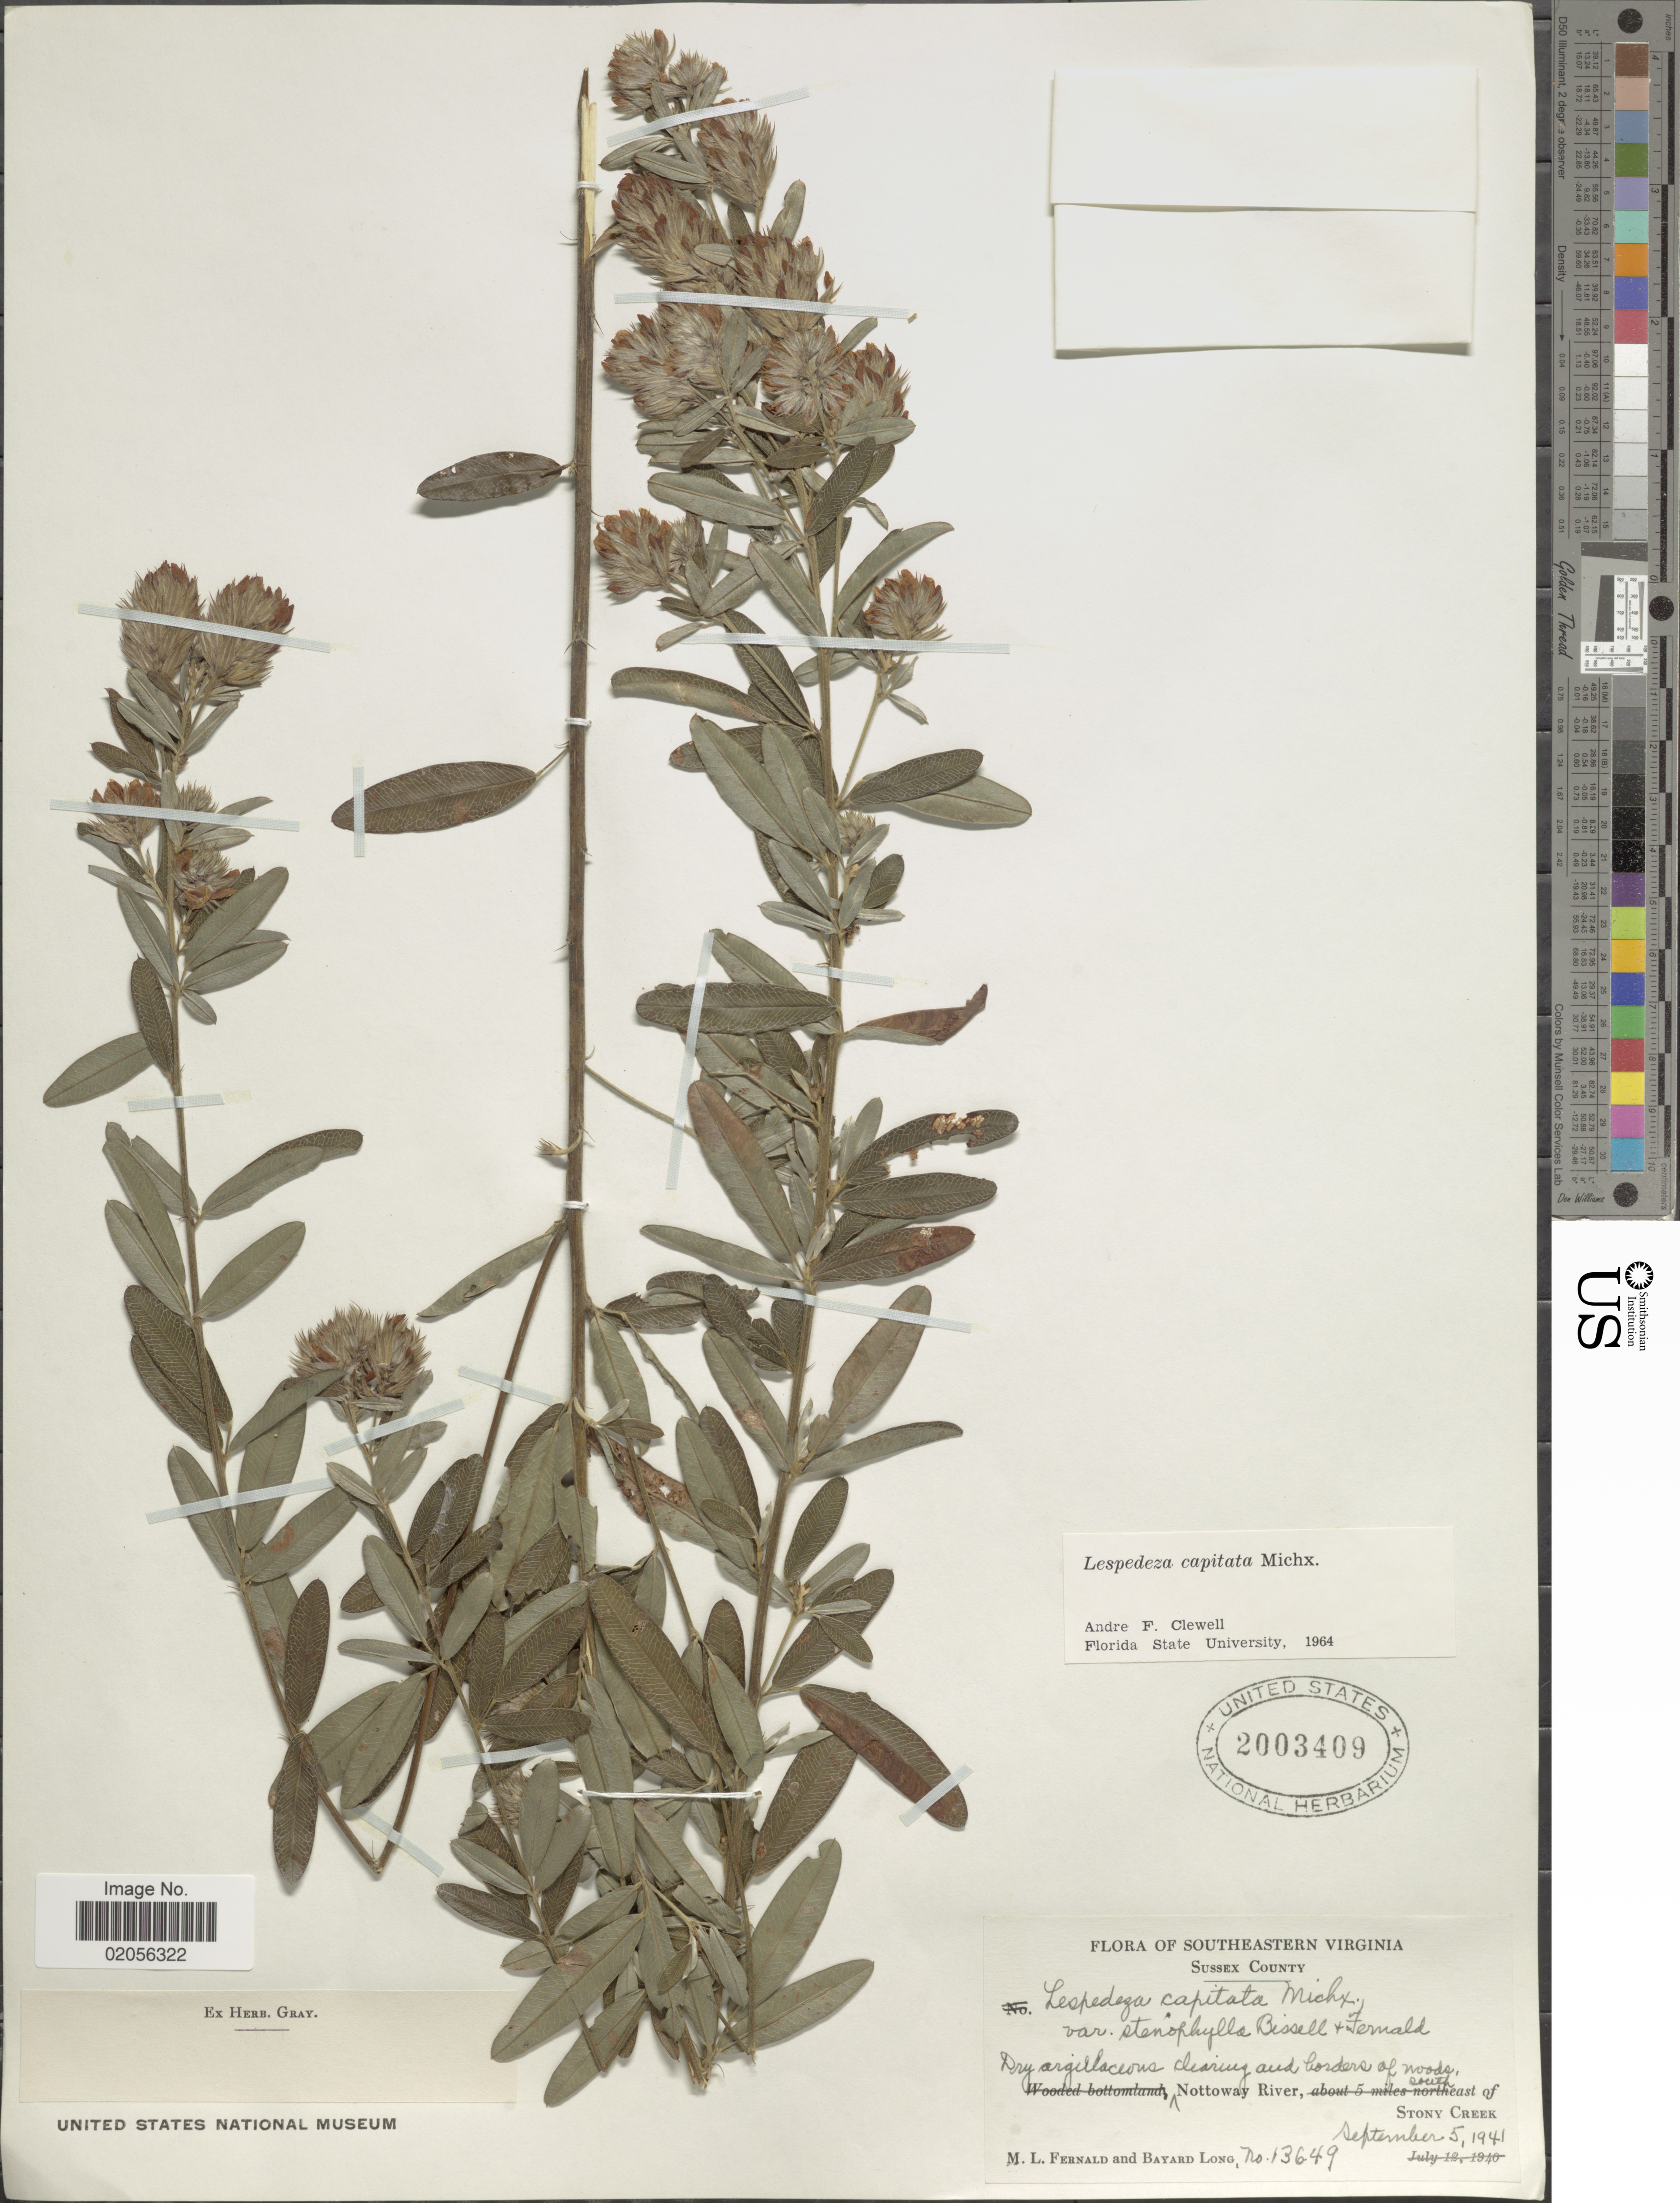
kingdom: Plantae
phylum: Tracheophyta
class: Magnoliopsida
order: Fabales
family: Fabaceae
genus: Lespedeza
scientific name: Lespedeza capitata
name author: Michx.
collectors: M. L. Fernald & B. Long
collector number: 13649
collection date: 1941-09-05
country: United States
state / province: Virginia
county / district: Sussex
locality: Southeastern Virginia. Sussex County. Nottoway River, south of Stony Creek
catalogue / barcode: US 2003409